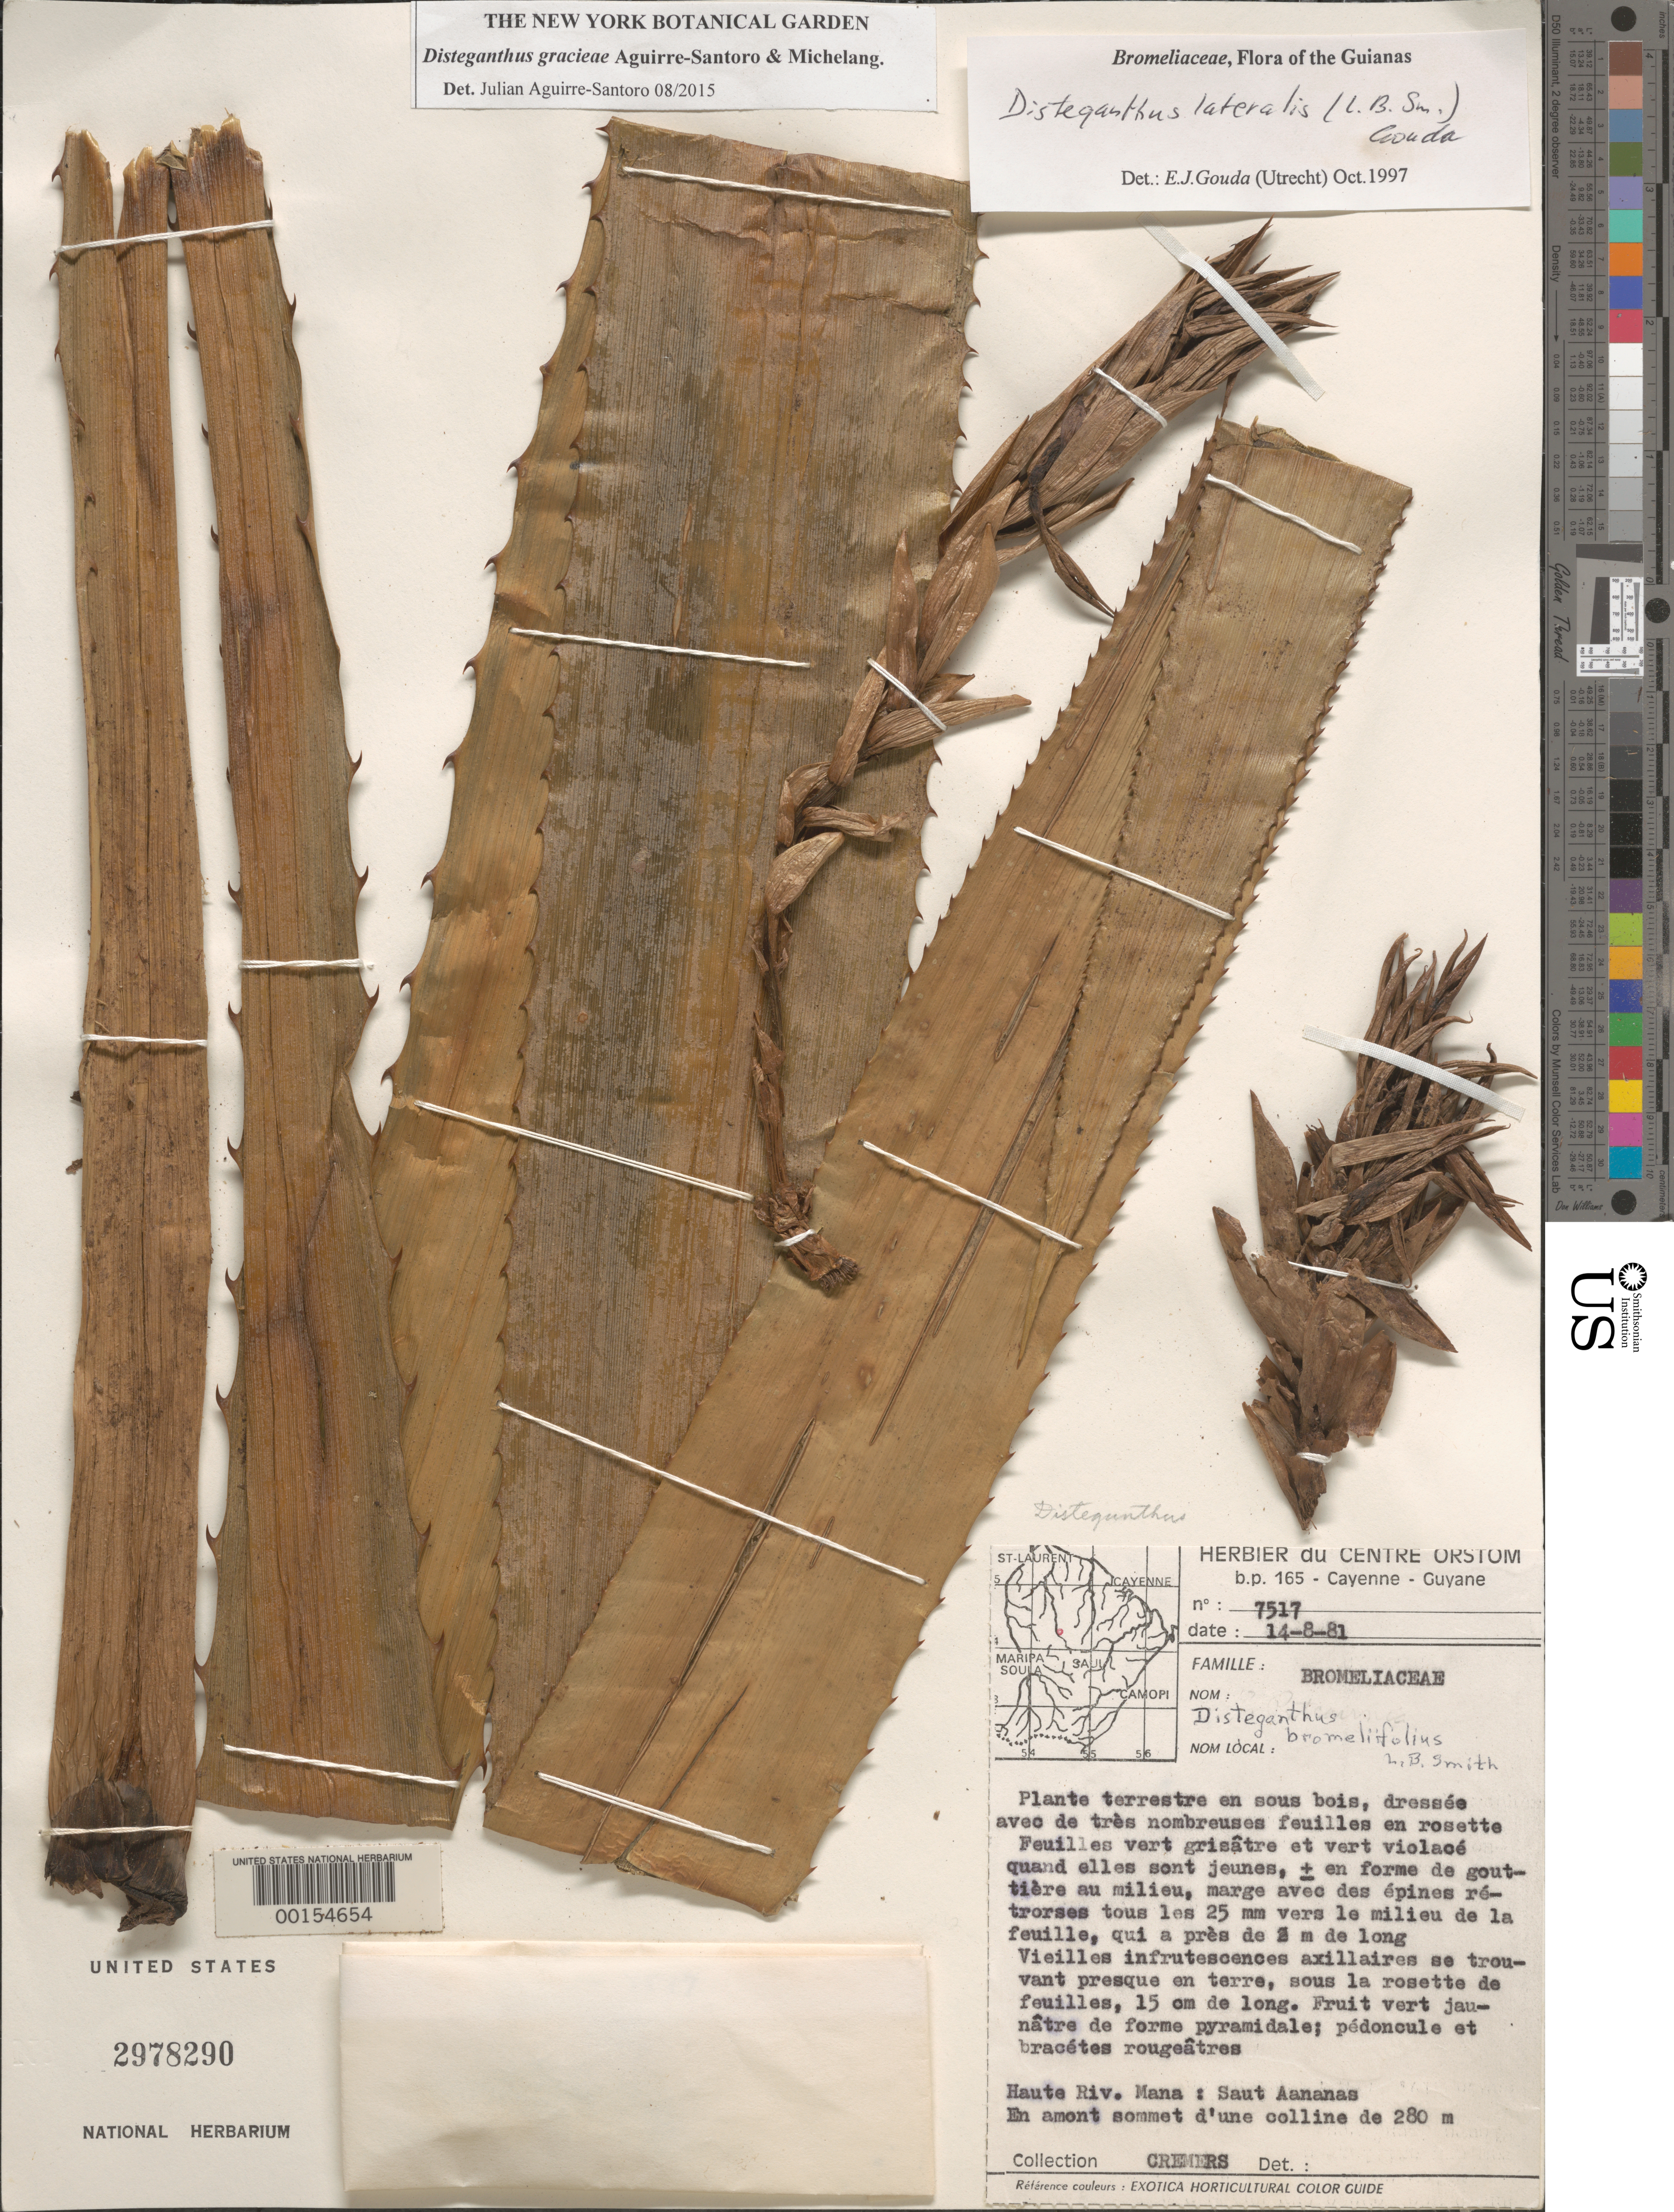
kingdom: Plantae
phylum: Tracheophyta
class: Liliopsida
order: Poales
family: Bromeliaceae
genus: Disteganthus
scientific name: Disteganthus lateralis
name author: (L.B. Sm.) Gouda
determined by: Gouda, E. J.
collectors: G. Cremers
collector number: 7517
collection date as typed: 14-Aug-81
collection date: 1981-08-14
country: French Guiana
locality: Saut Ananas - Bassin de la Mana - Haute Riv. Mana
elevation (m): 280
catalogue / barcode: US 2978290